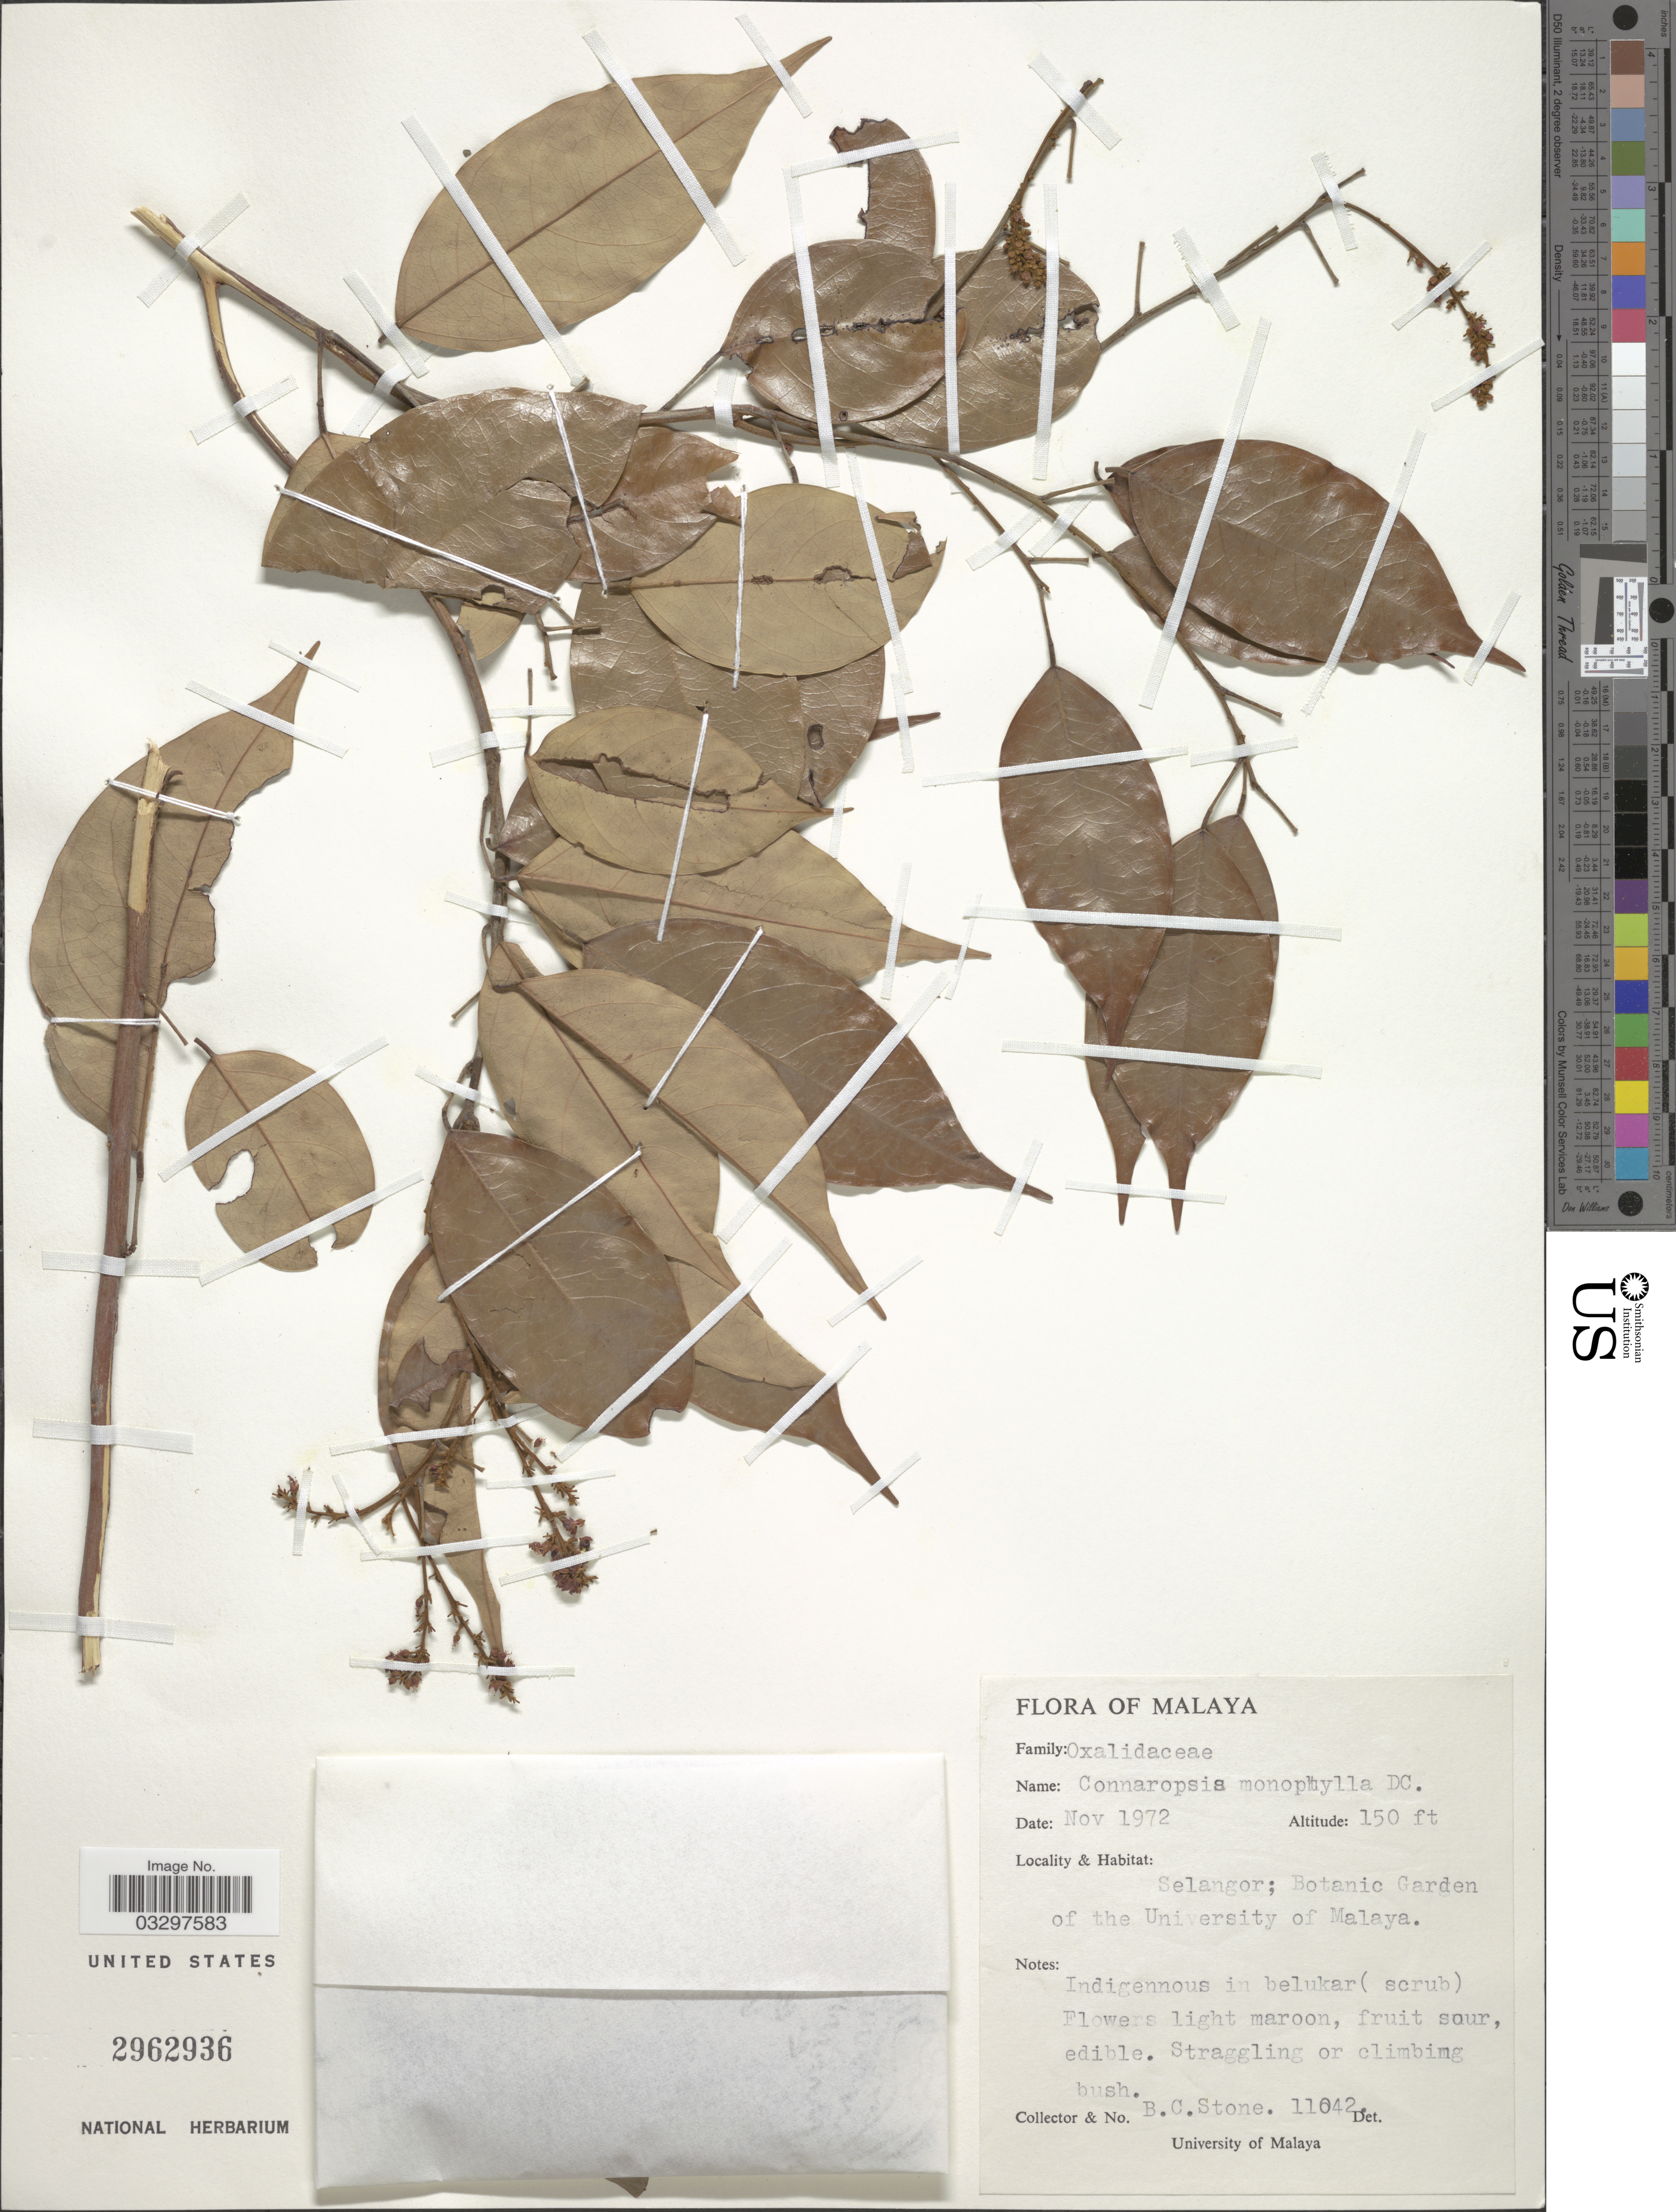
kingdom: Plantae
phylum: Tracheophyta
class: Magnoliopsida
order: Oxalidales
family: Oxalidaceae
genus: Sarcotheca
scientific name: Sarcotheca monophylla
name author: Hallier f.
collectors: B. C. Stone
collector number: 11042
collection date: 1972-11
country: Malaysia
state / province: Selangor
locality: Botanic Garden of the University of Malaya.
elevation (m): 46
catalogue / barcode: US 2962936